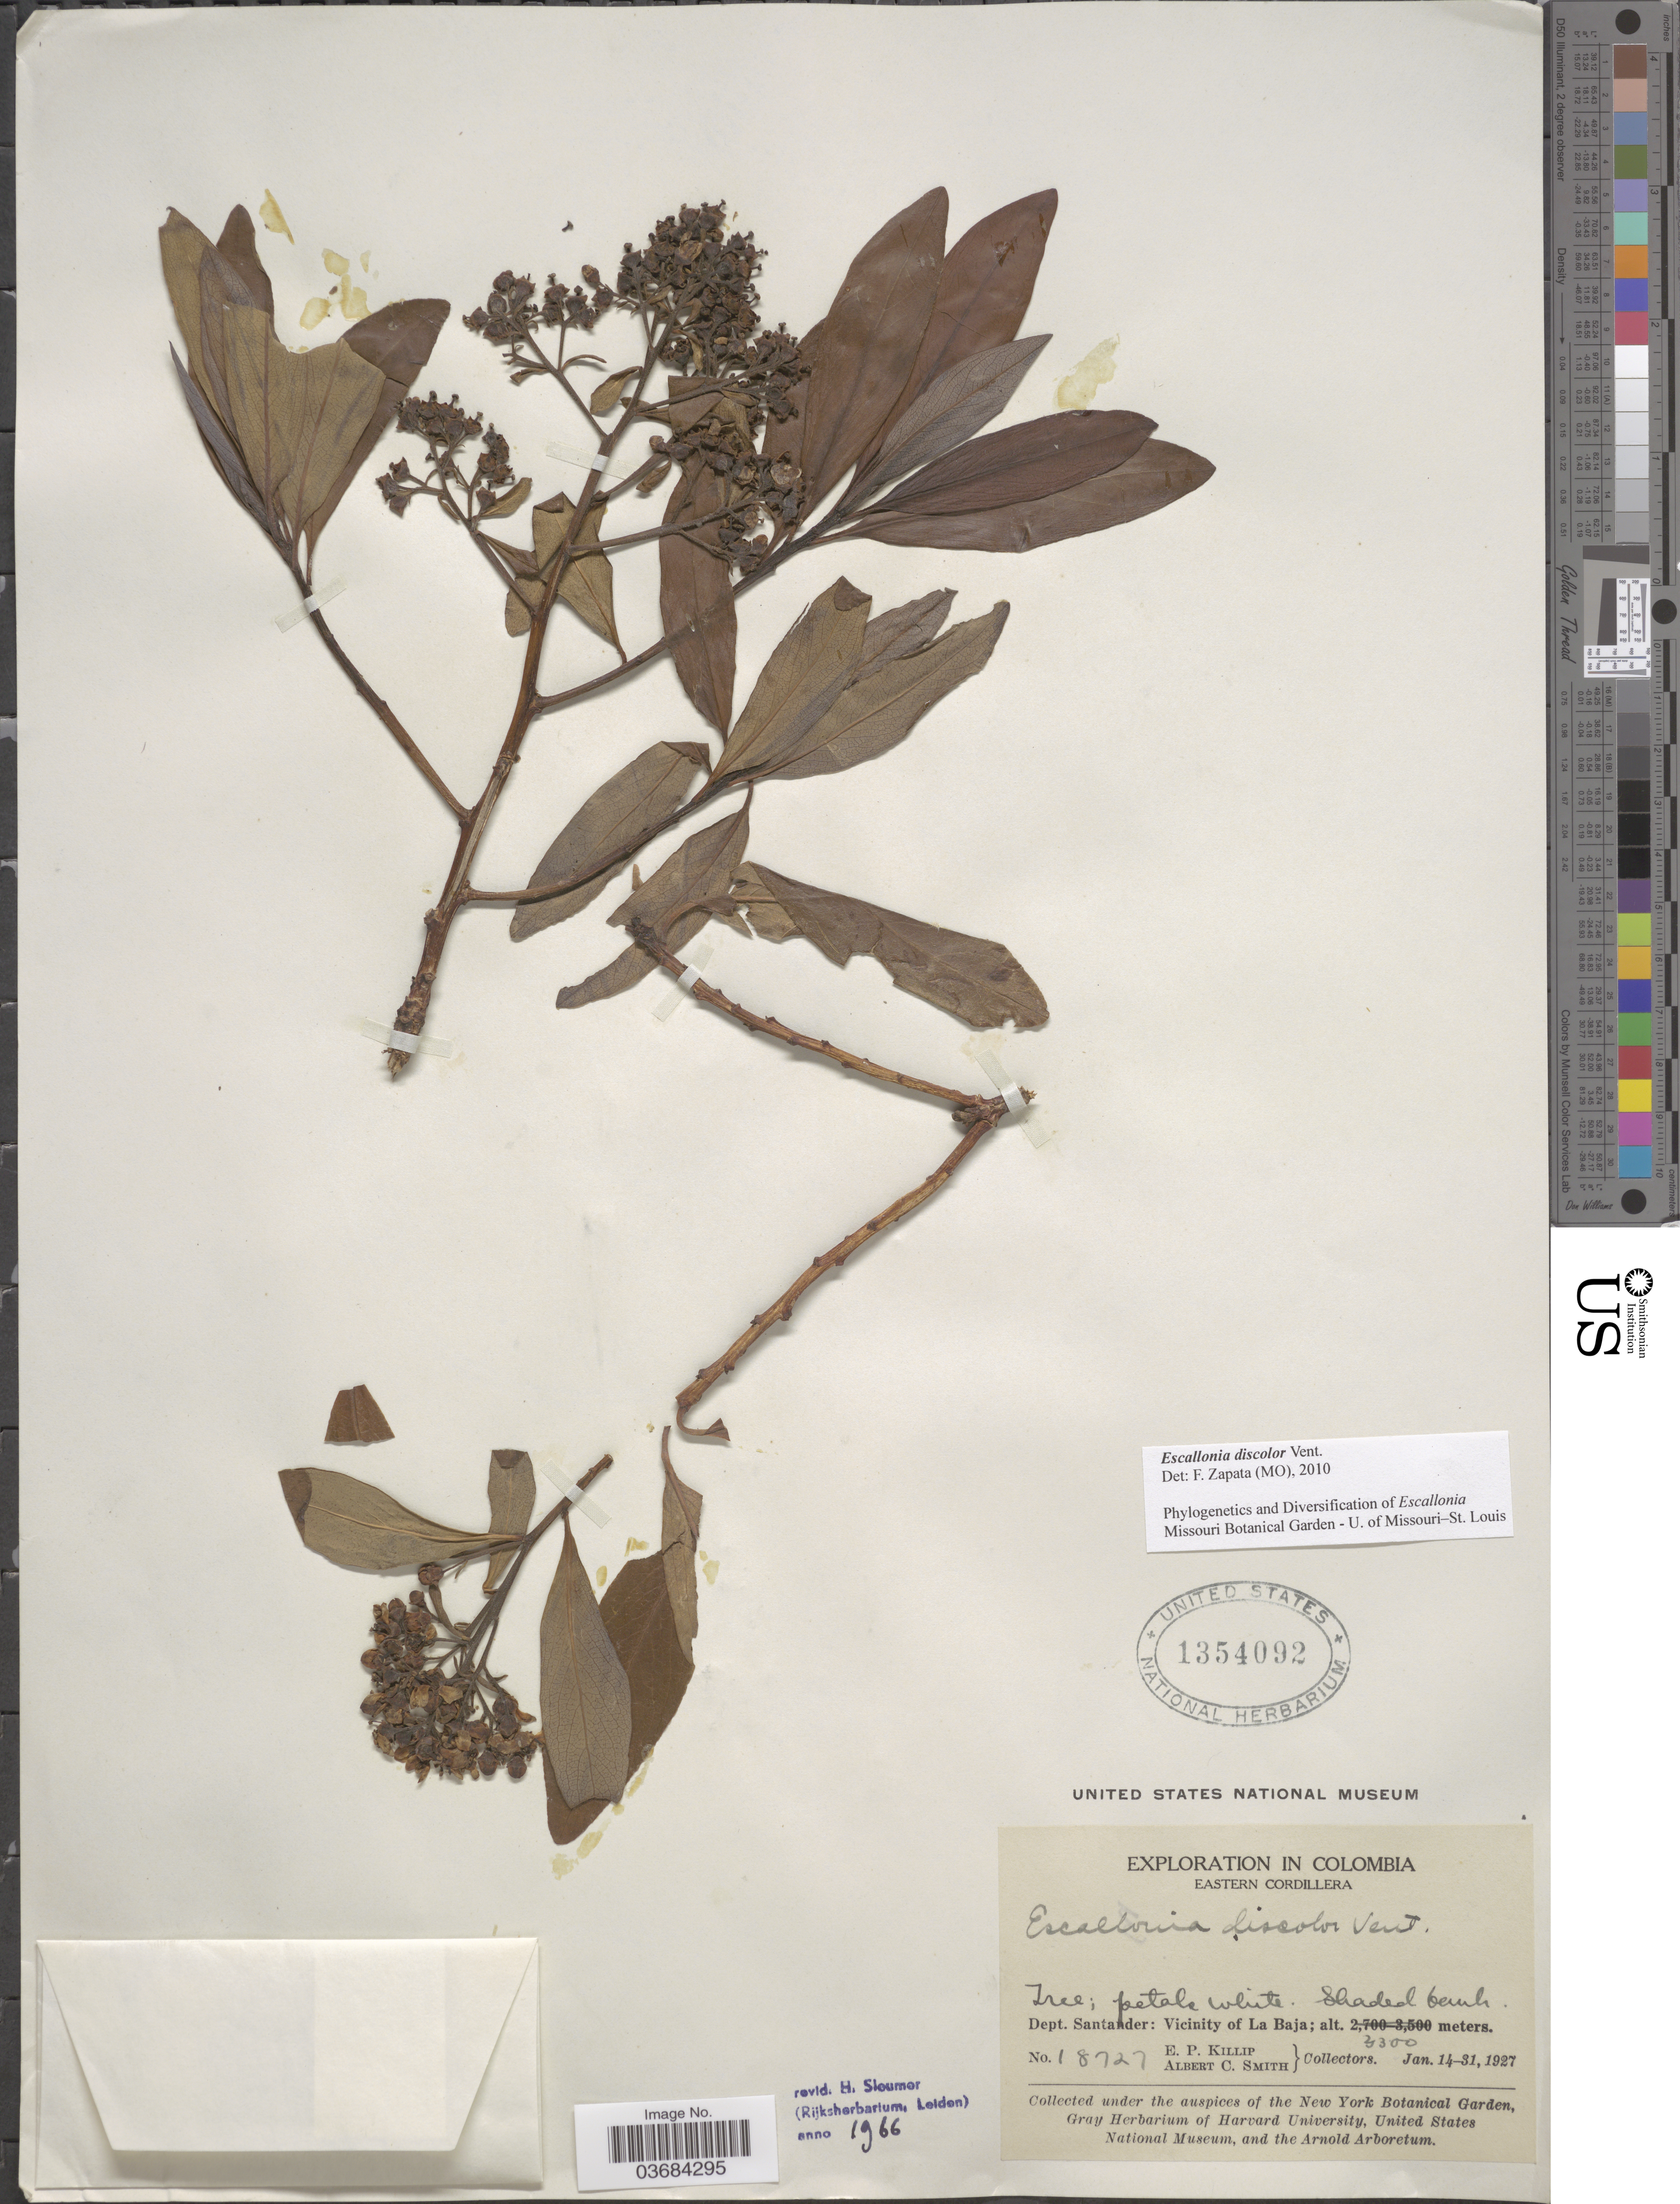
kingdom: Plantae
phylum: Tracheophyta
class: Magnoliopsida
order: Escalloniales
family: Escalloniaceae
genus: Escallonia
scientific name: Escallonia discolor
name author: Vent.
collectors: E. P. Killip & A. C. Smith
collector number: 18727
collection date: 1927-01-14/1927-01-31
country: Colombia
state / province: Santander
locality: Exploration in Colombia. Eastern Cordillera. Dept. Santander: Vicinity of La Baja.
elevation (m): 3300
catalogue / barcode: US 1354092